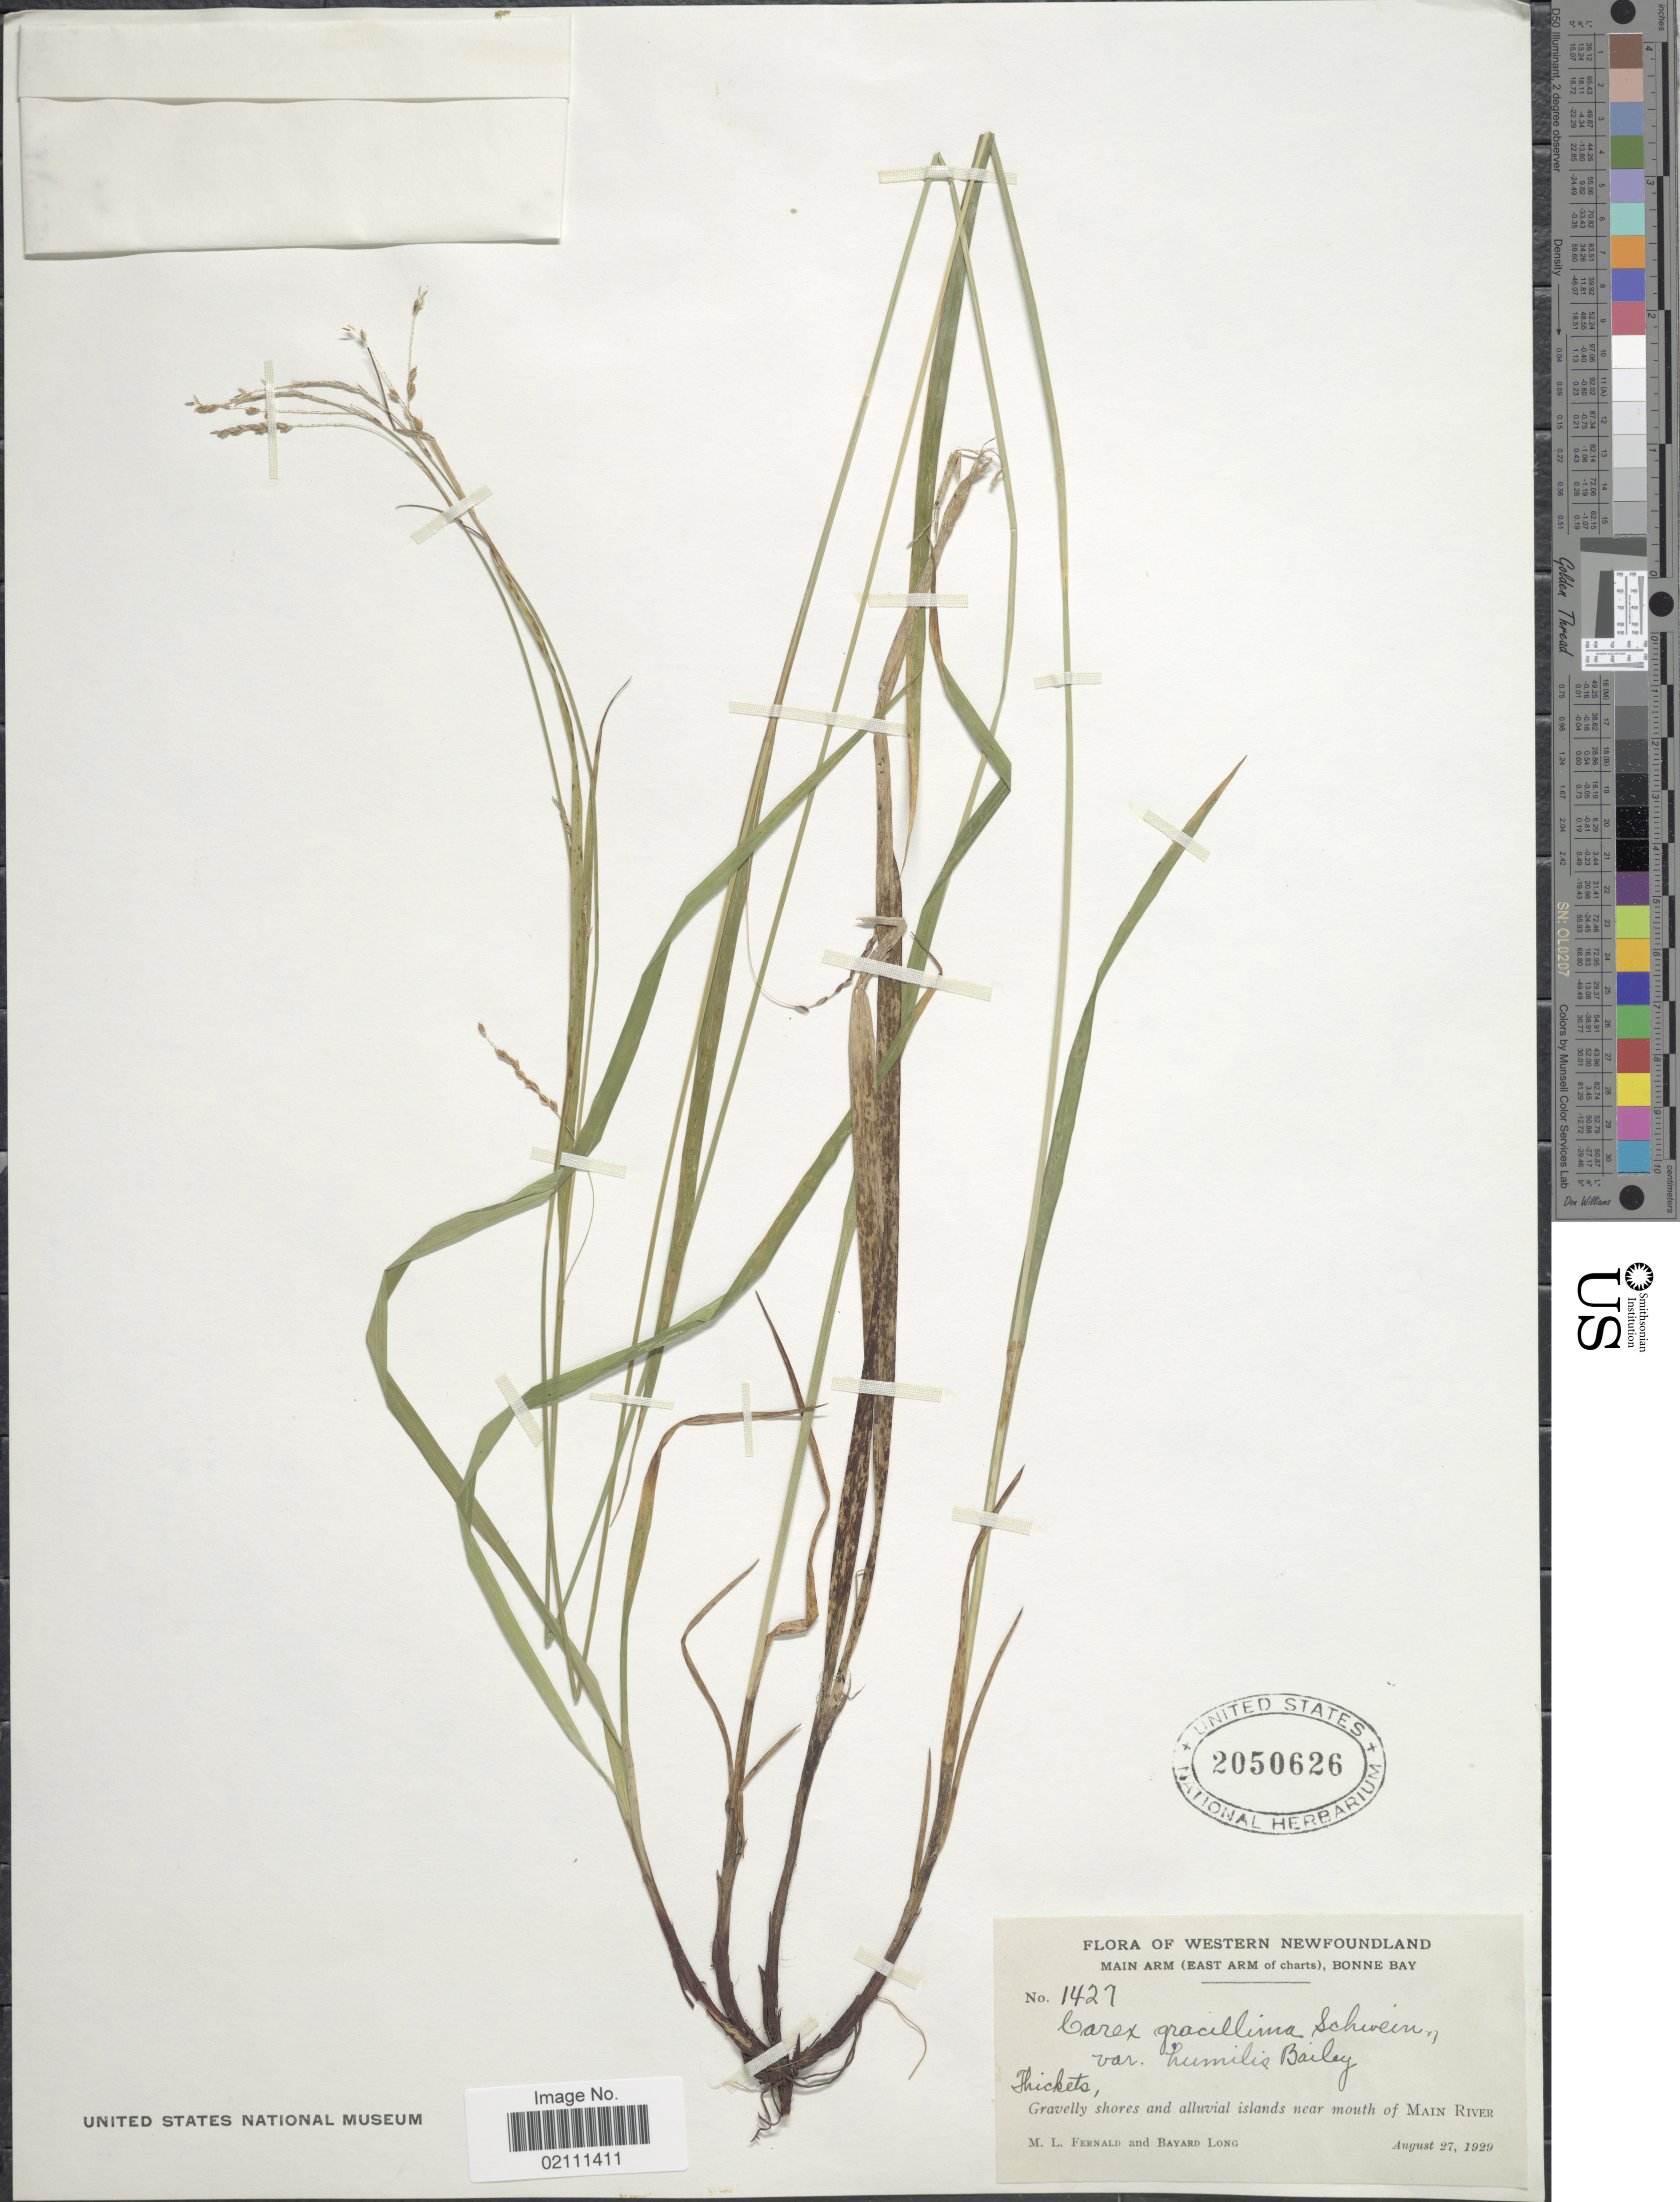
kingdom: Plantae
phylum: Tracheophyta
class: Liliopsida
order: Poales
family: Cyperaceae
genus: Carex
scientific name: Carex gracillima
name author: Schwein.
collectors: M. L. Fernald & B. Long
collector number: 1427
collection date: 1929-08-27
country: Canada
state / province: Newfoundland and Labrador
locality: Western Newfoundland, Main Arm (East Arm of charts), Bonne Bay, thickets, Gravelly shores and alluvial islands near mouth of Main River.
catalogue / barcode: US 2050626